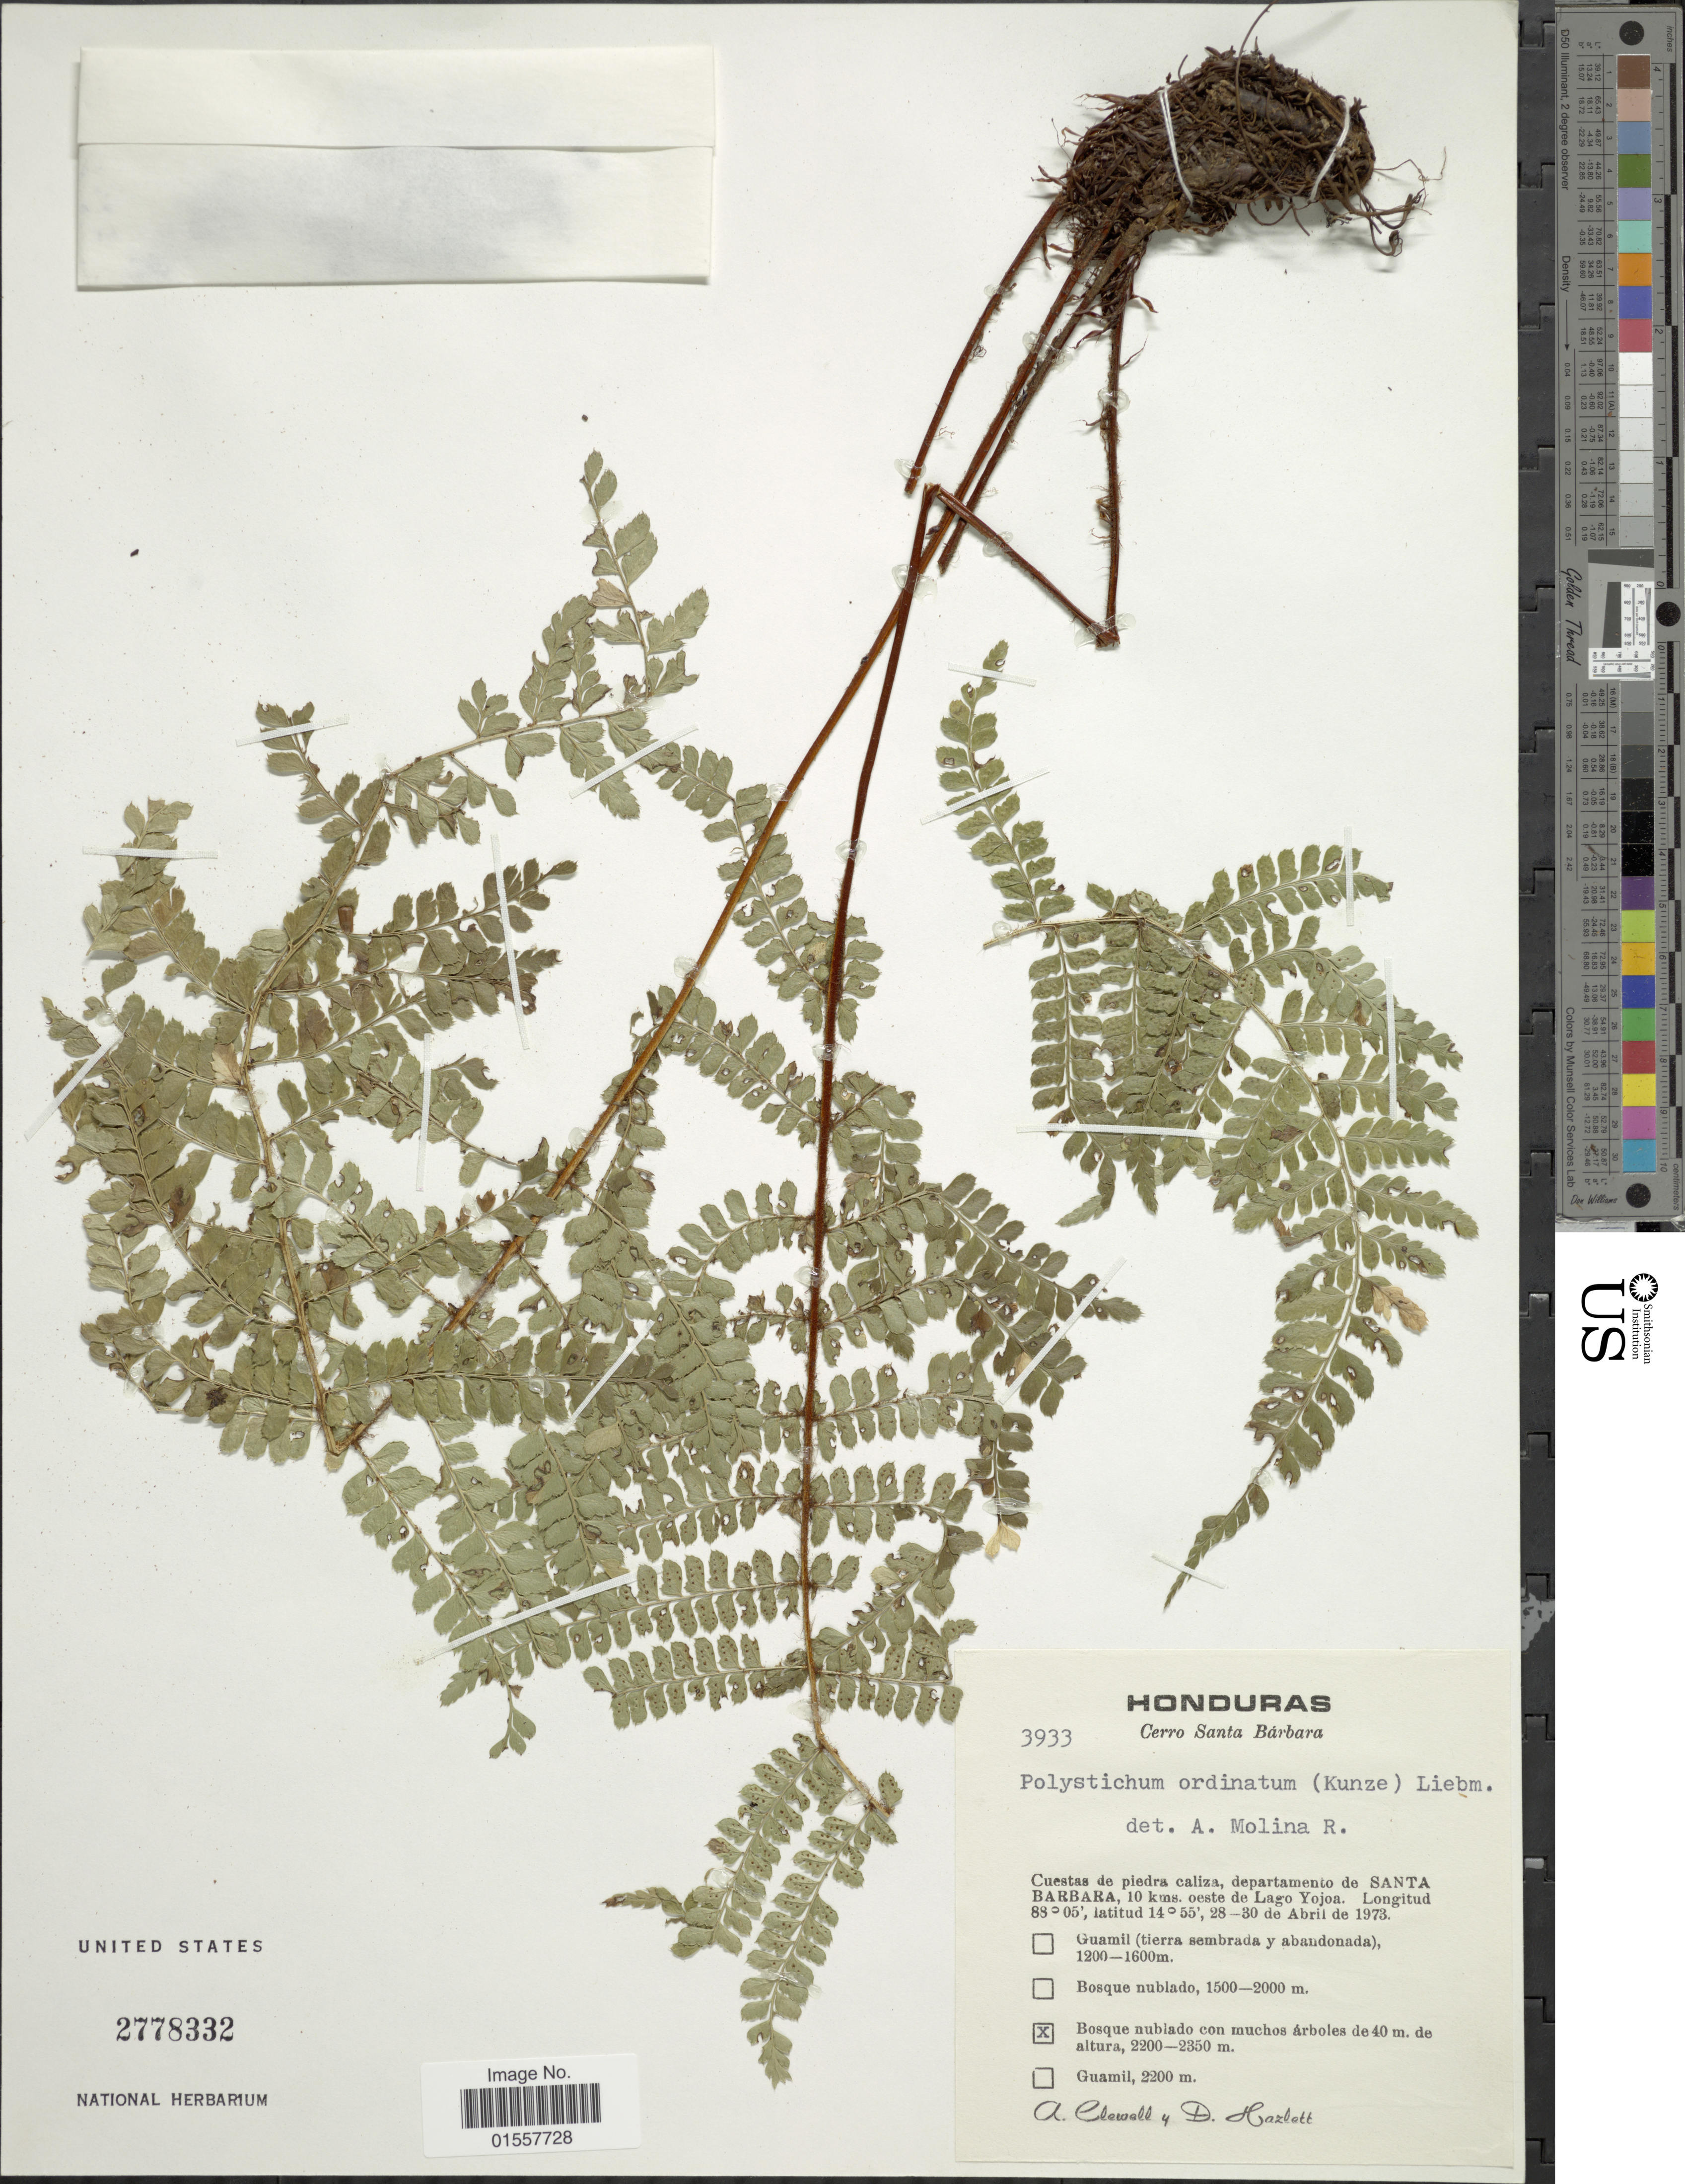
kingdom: Plantae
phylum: Tracheophyta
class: Polypodiopsida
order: Polypodiales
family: Dryopteridaceae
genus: Polystichum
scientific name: Polystichum ordinatum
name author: (Kunze) Liebm.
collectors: A. Clewell & D. Hazlett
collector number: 3933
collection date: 1973-04-28/1973-04-30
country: Honduras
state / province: Santa Bárbara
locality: Cerro Santa Barbara, Cuesta de piedra caliza, departamento de Santa Barbara, 10 kms. oeste de Lago Yojoa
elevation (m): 2200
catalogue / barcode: US 2778332